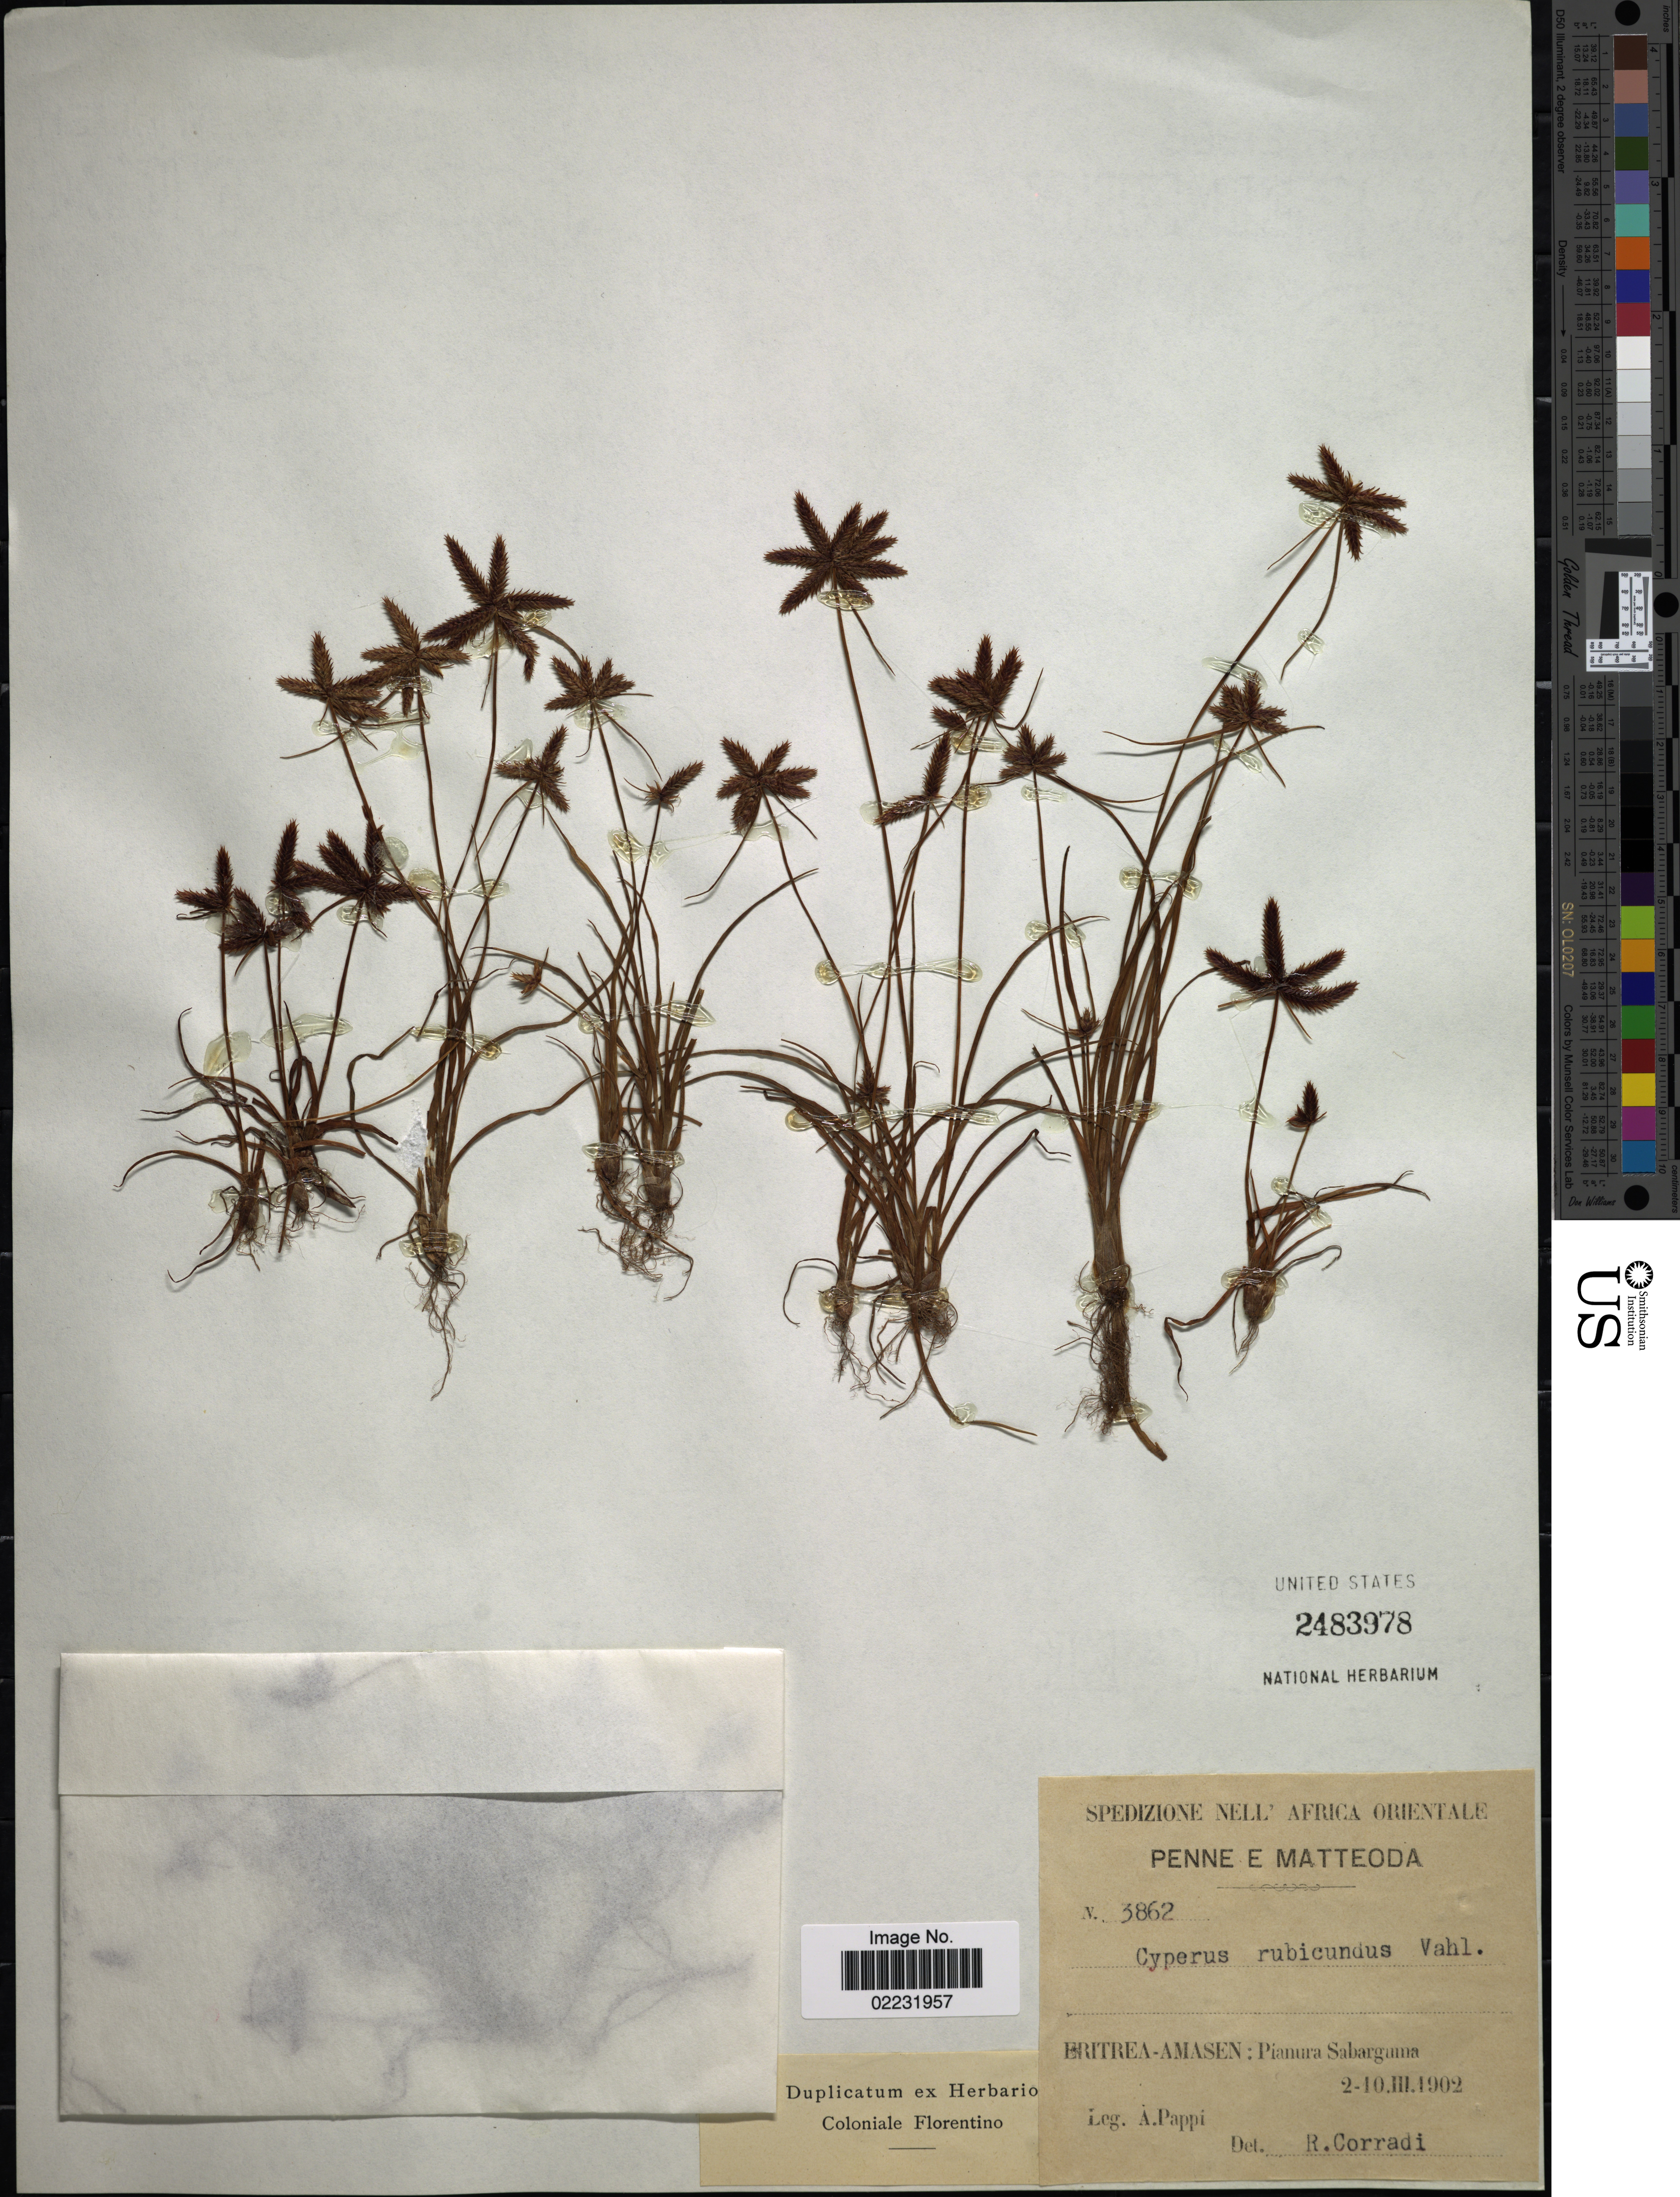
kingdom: Plantae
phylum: Tracheophyta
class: Liliopsida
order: Poales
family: Cyperaceae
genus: Cyperus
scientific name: Cyperus rubicundus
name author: Vahl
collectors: A. Pappi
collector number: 3862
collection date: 1902-03-02/1902-03-10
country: Eritrea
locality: Eritrea-Amasen: Pianura Sabarguma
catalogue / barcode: US 2483978